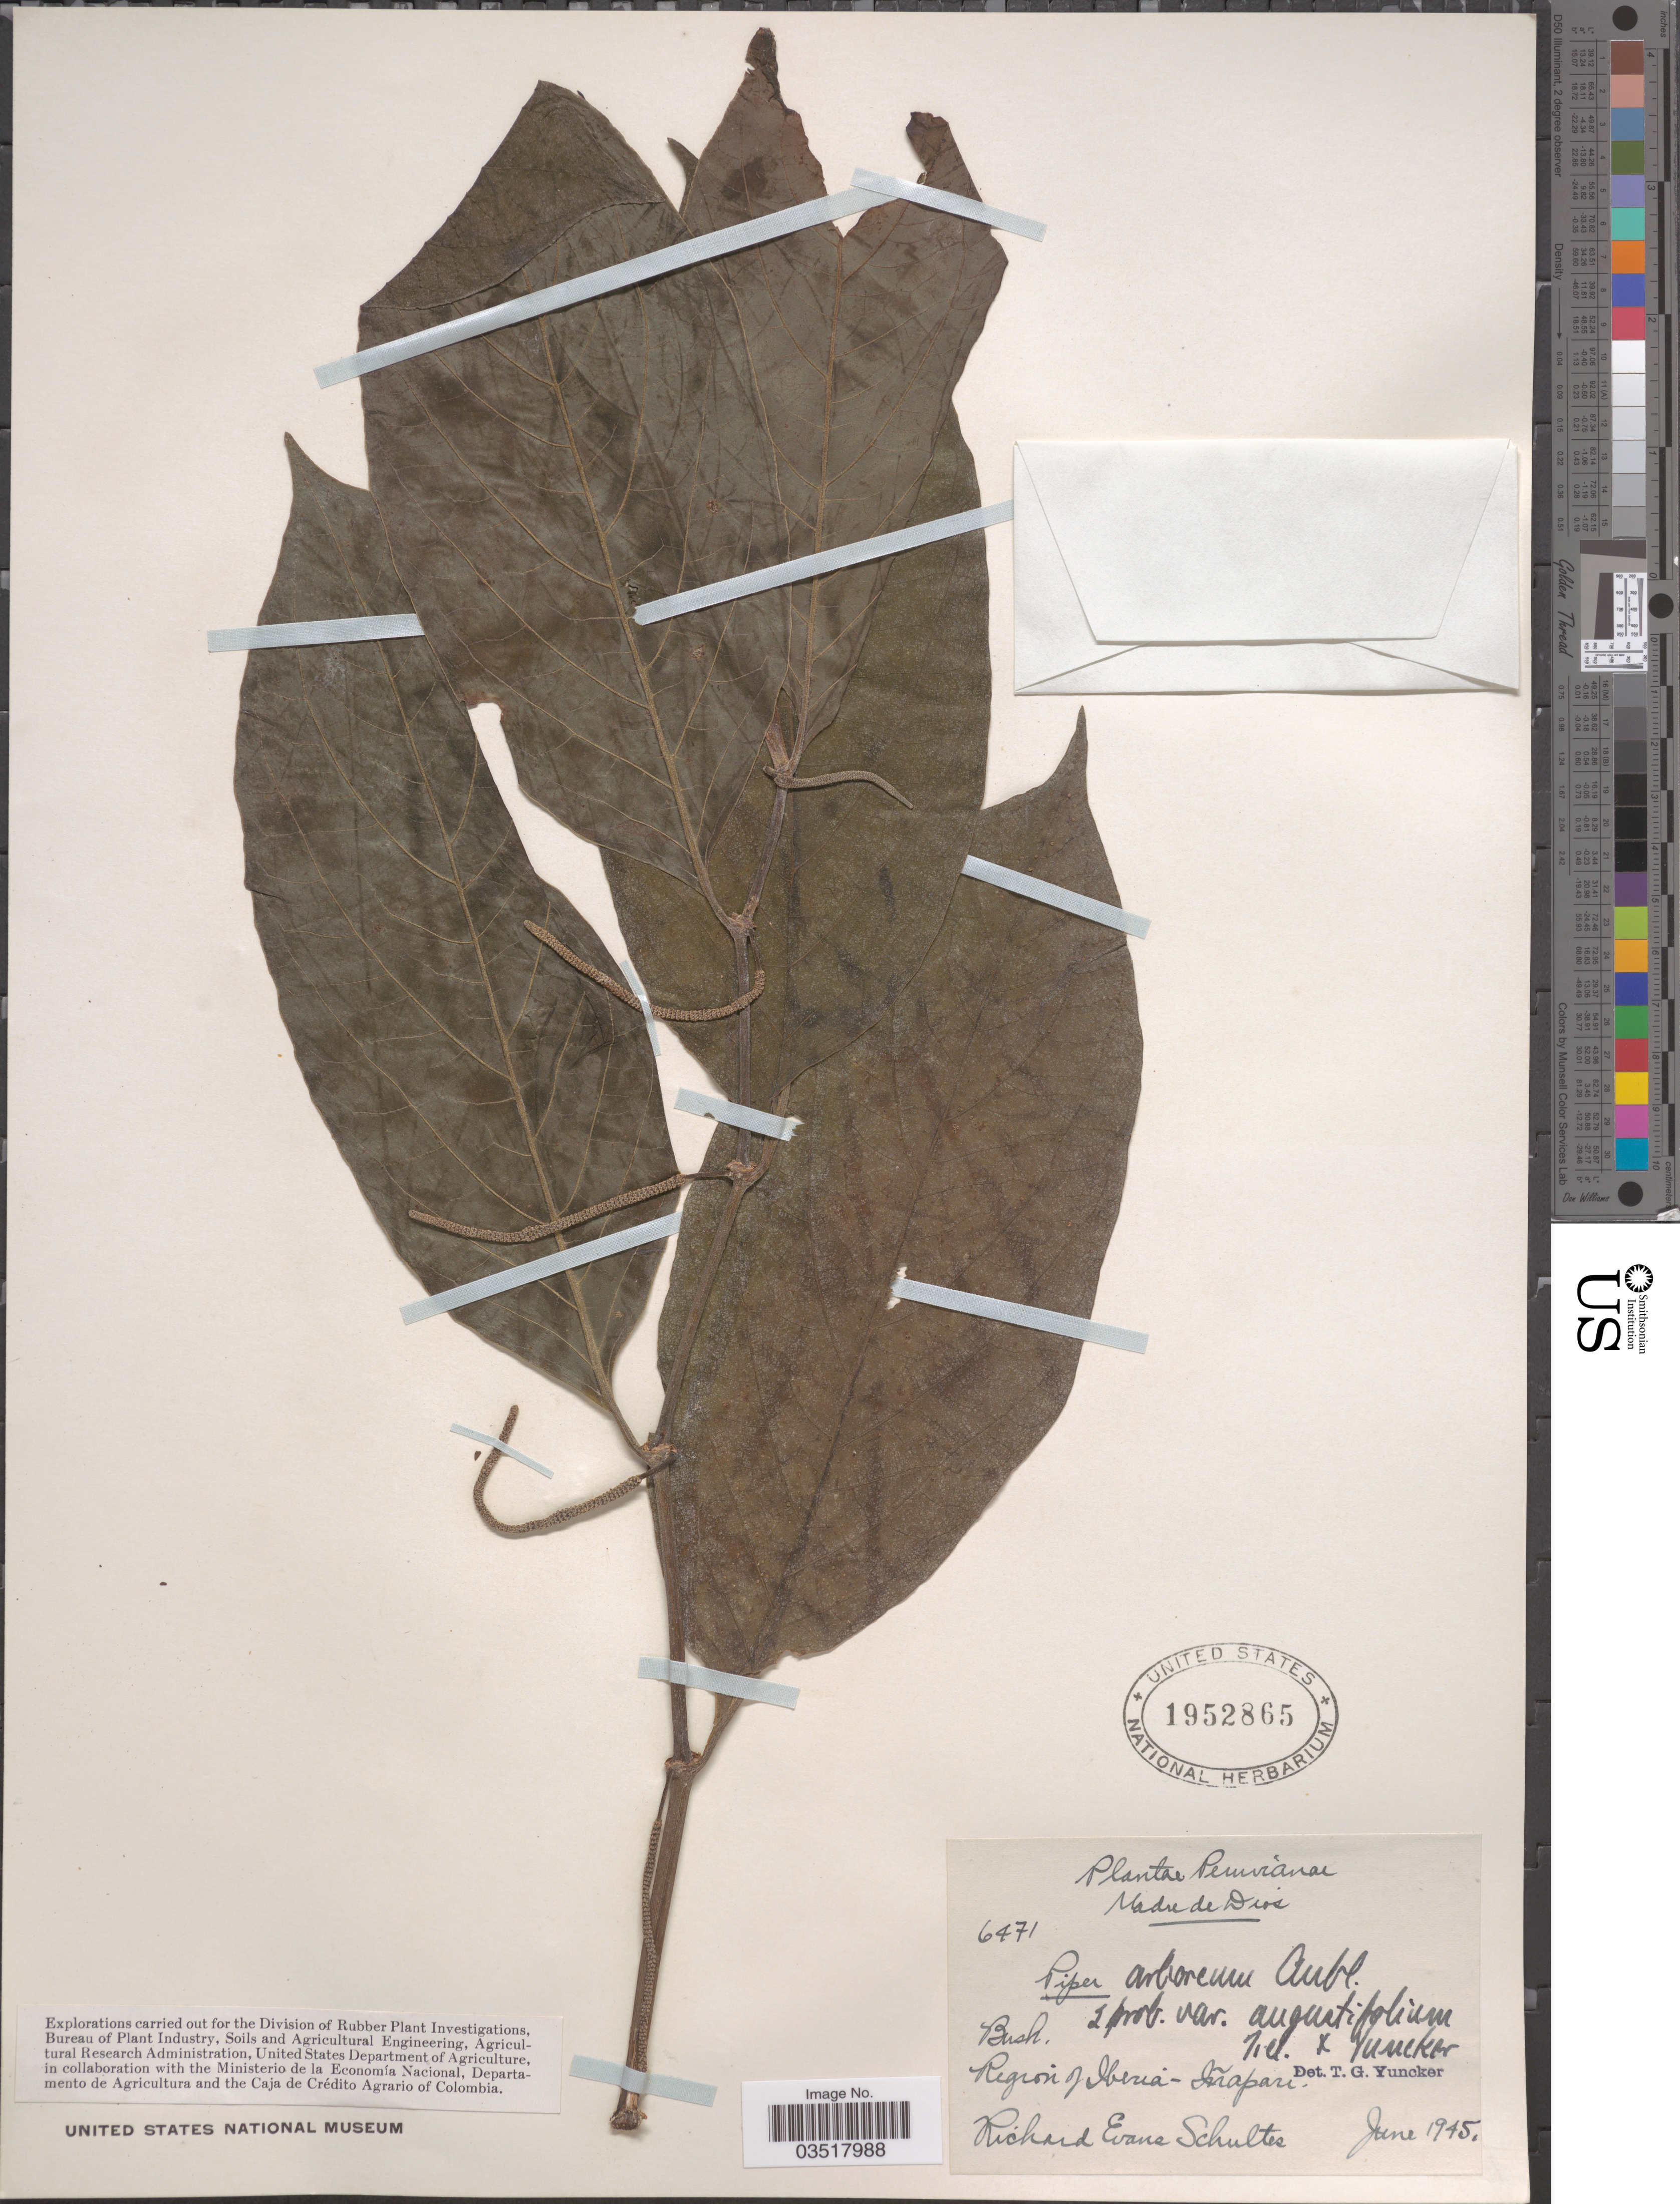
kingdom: Plantae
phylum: Tracheophyta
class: Magnoliopsida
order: Piperales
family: Piperaceae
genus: Piper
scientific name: Piper arboreum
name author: Aubl.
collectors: R. E. Schultes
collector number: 6471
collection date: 1945-06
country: Peru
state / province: Madre de Dios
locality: Region of Iberia-Iñapari.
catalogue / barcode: US 1952865